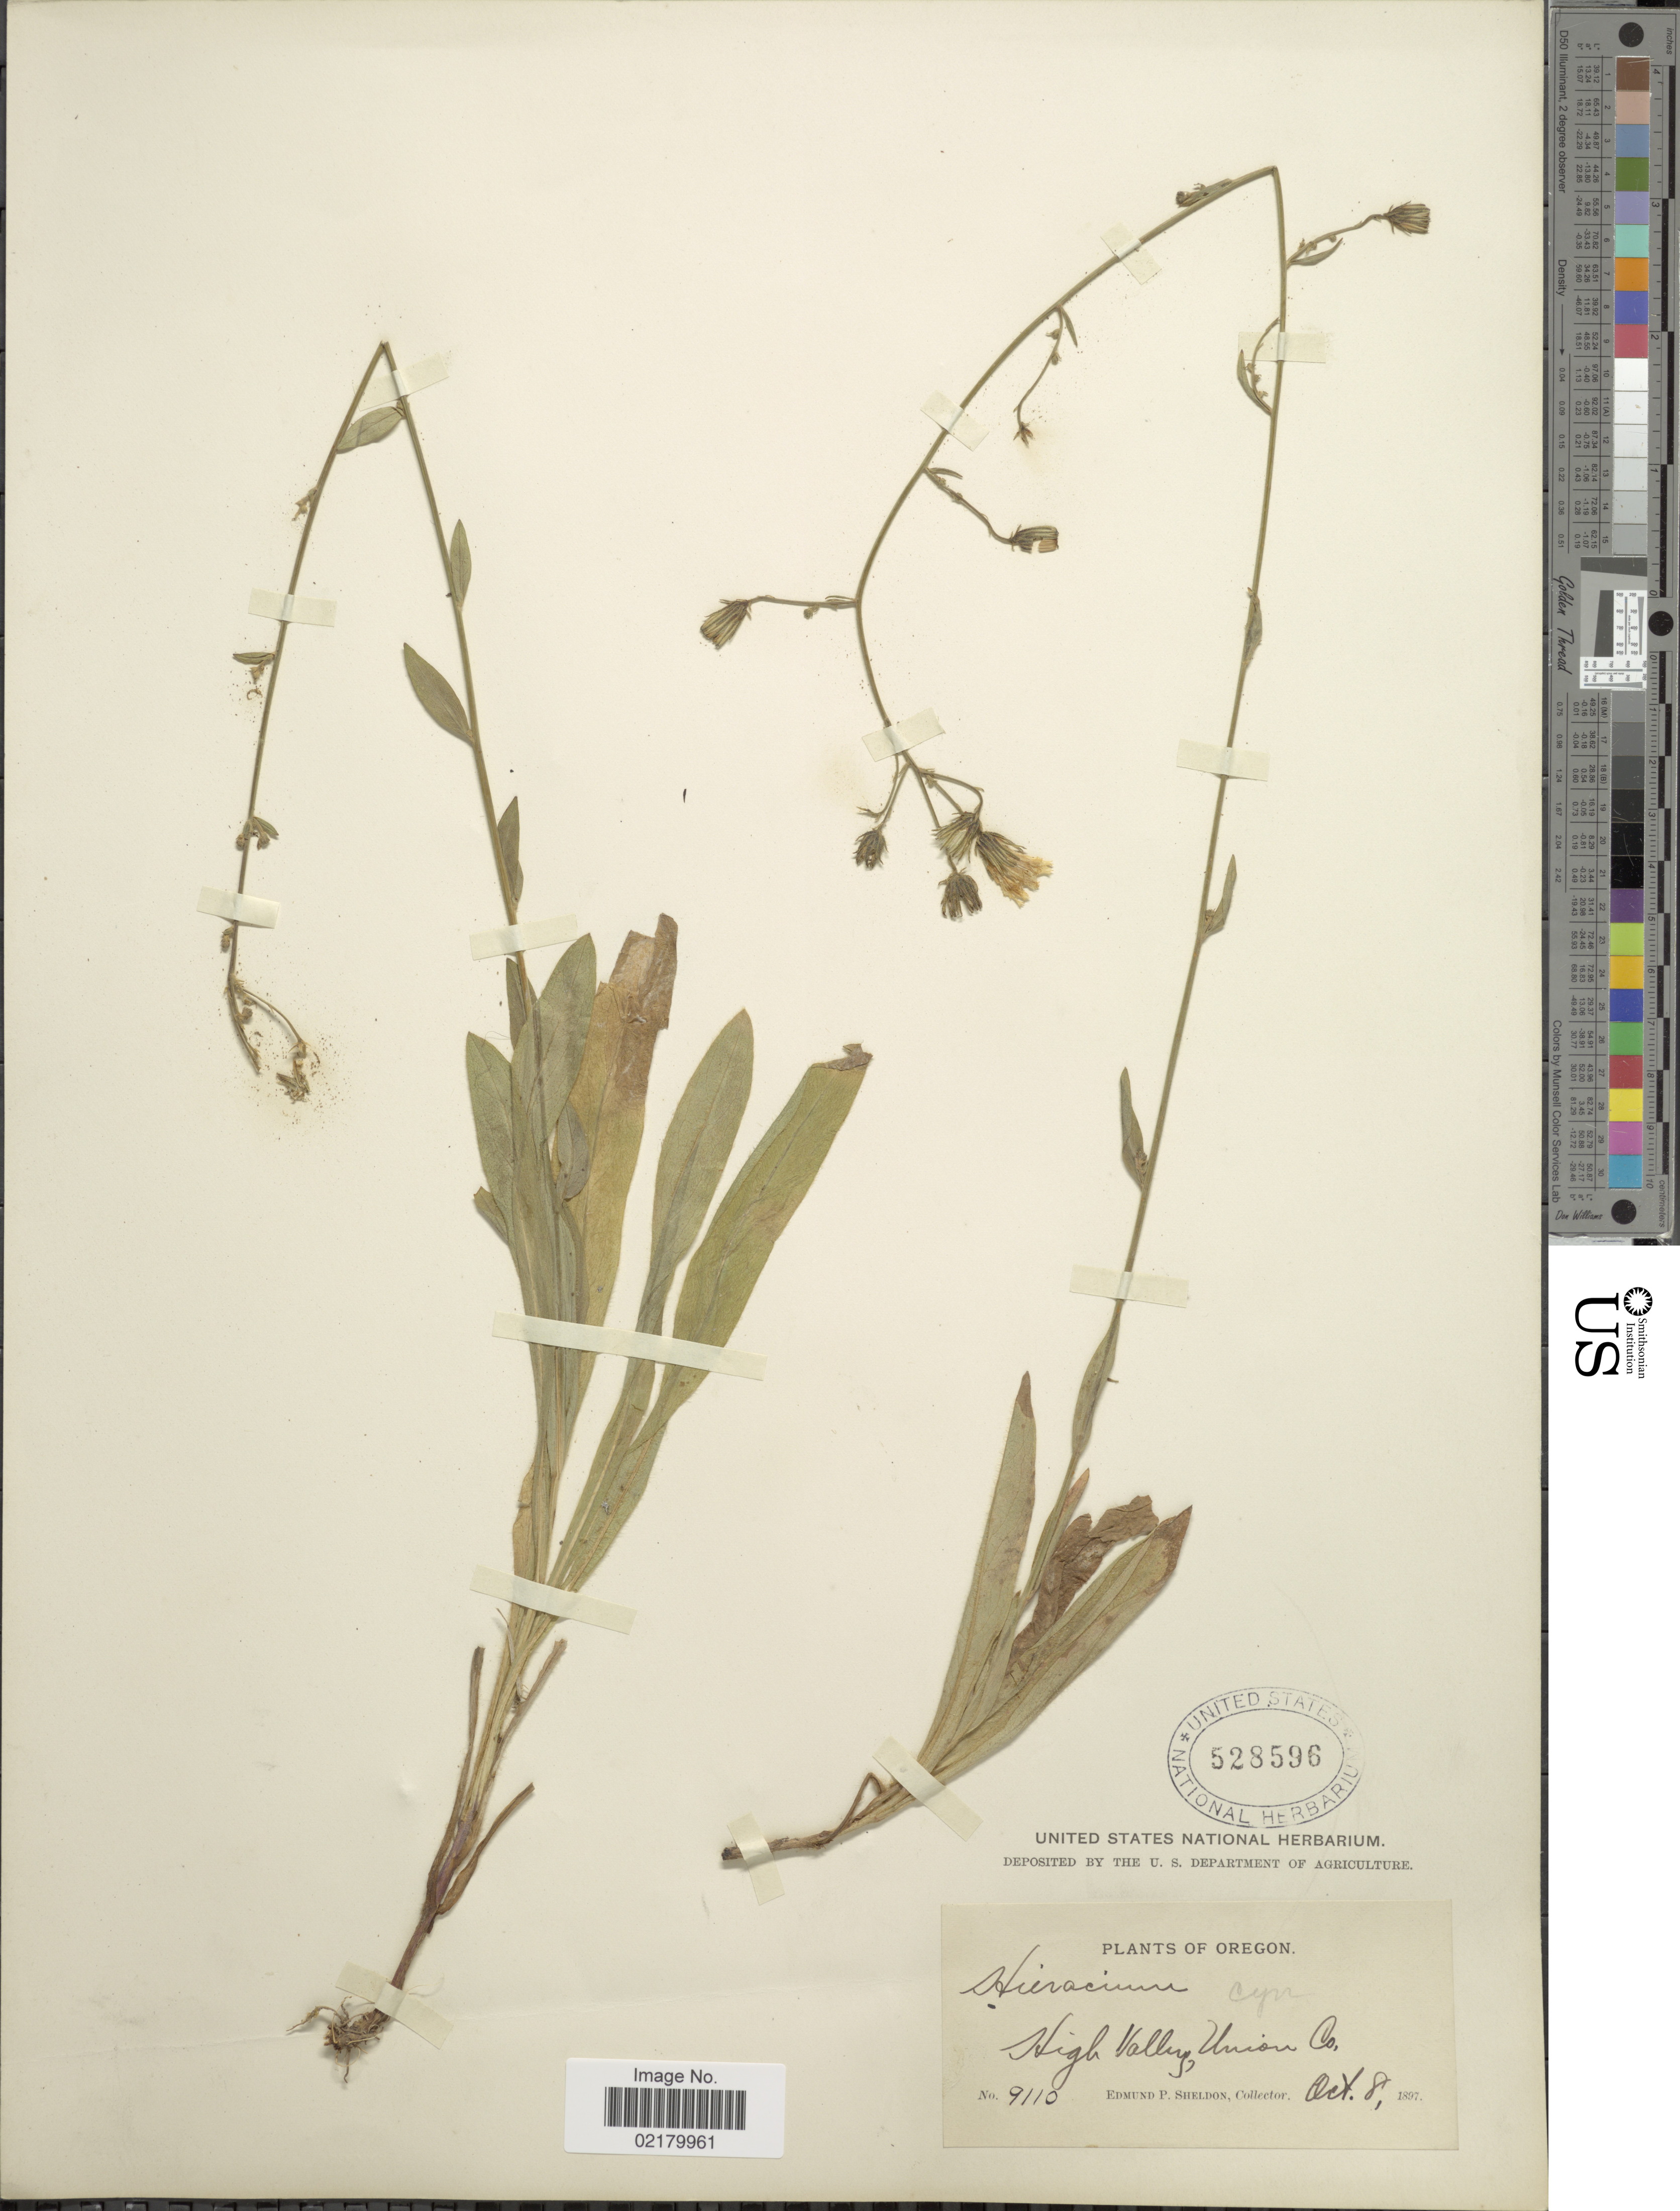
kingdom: Plantae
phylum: Tracheophyta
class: Magnoliopsida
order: Asterales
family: Asteraceae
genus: Hieracium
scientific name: Hieracium scouleri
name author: Hook.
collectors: E. P. Sheldon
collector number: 9110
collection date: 1897-10-08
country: United States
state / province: Oregon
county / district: Union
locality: High Valley, Union Co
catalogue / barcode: US 528596